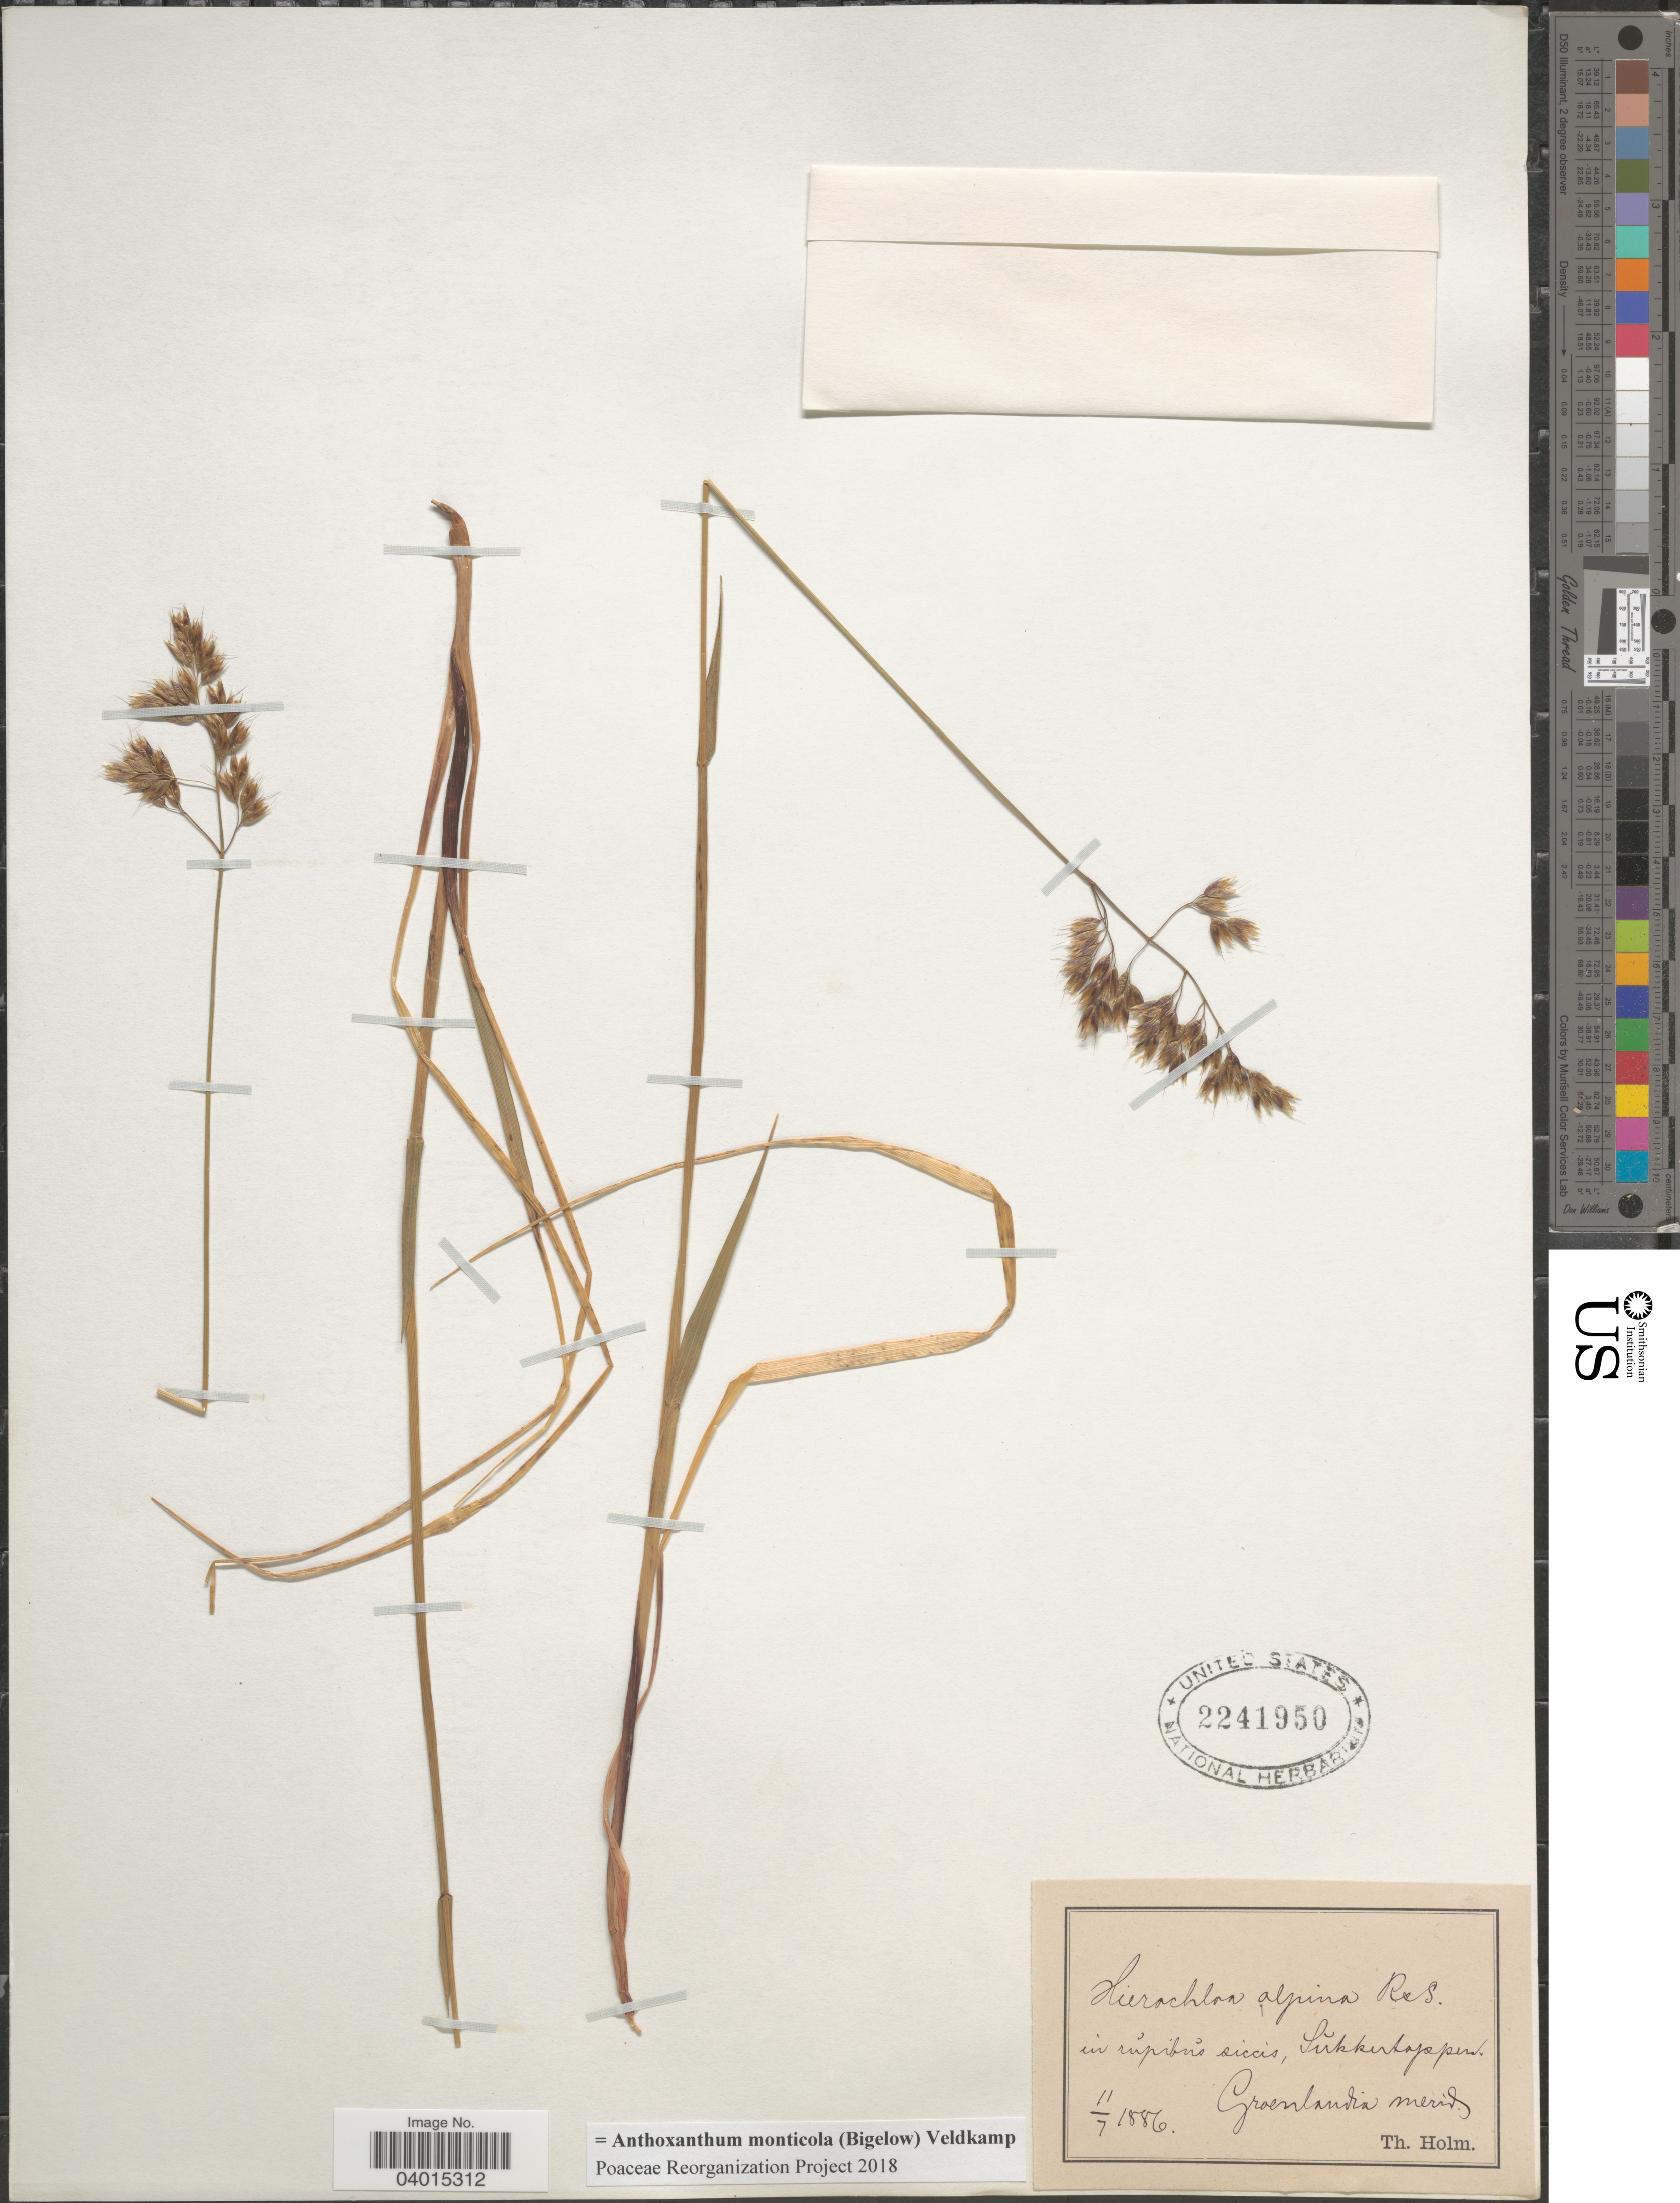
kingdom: Plantae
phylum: Tracheophyta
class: Liliopsida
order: Poales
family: Poaceae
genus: Anthoxanthum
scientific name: Anthoxanthum monticola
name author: (Bigelow) Veldkamp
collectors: T. Holm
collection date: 1886-07-11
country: Greenland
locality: In rŭpibŭs siccis, Sŭkkertoppen.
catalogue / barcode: US 2241950